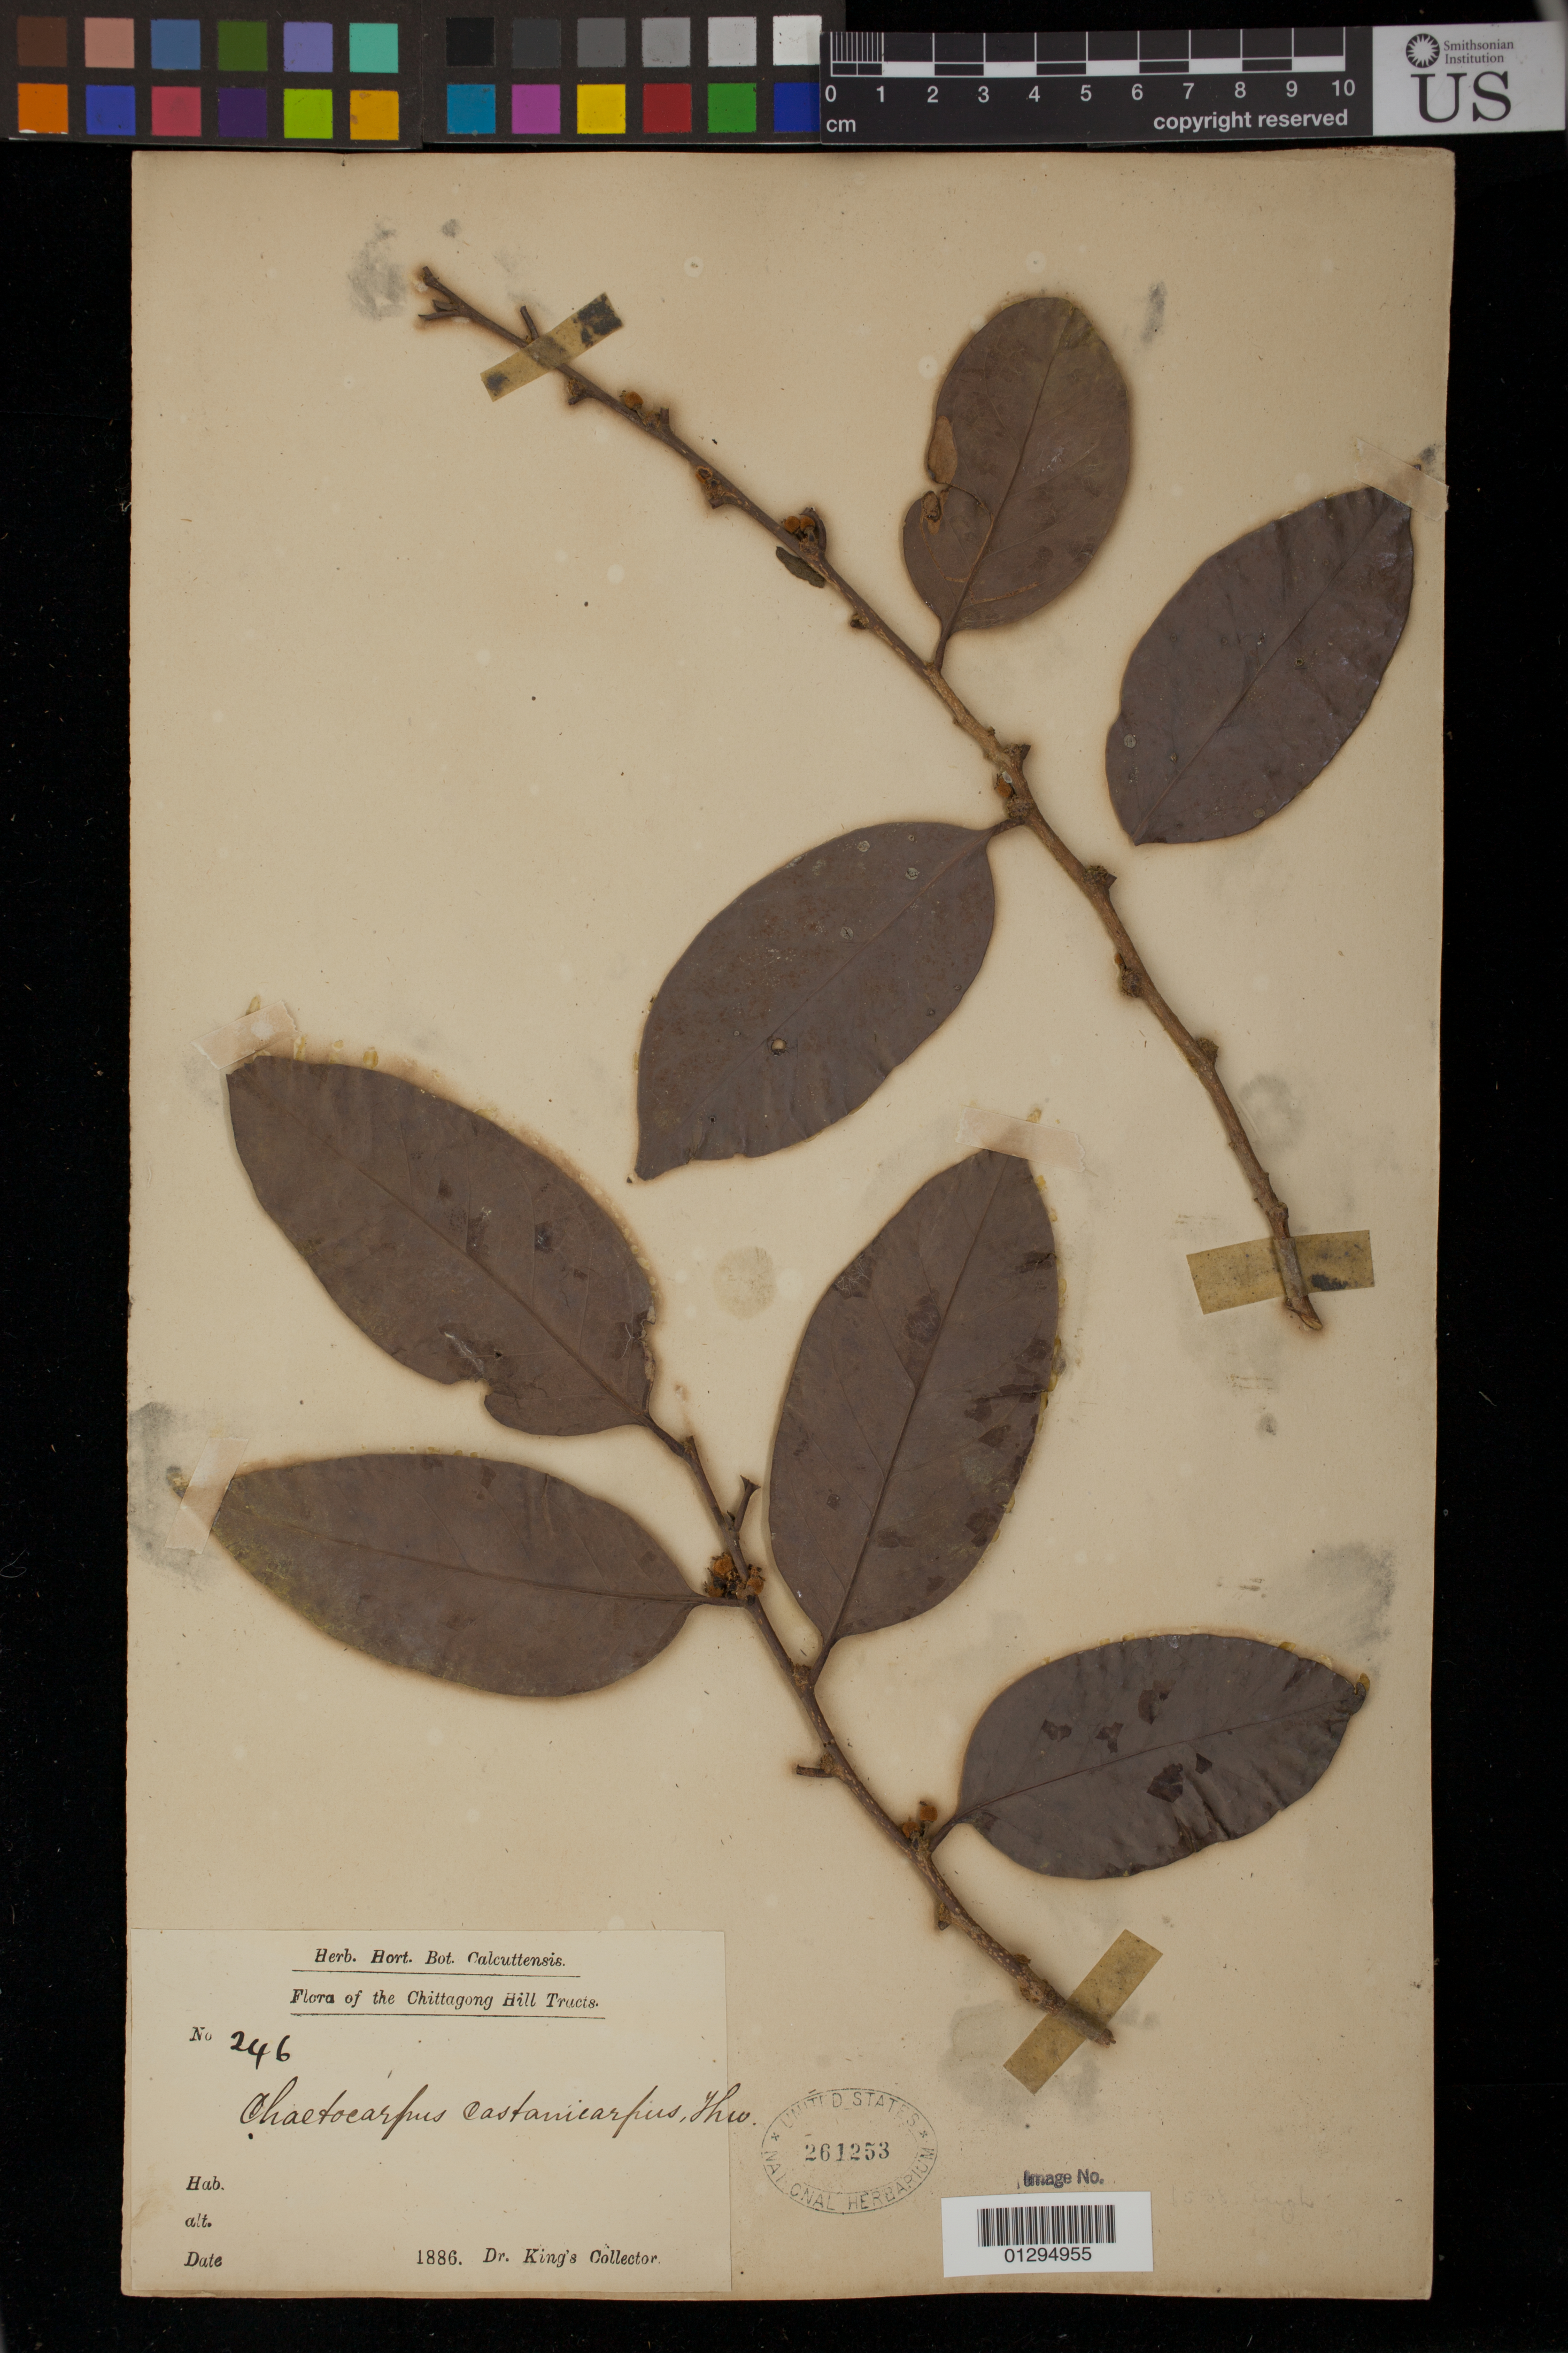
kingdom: Plantae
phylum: Tracheophyta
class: Magnoliopsida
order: Malpighiales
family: Peraceae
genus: Chaetocarpus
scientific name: Chaetocarpus castanocarpus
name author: (Roxb.) Thwaites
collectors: Dr. King's collector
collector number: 246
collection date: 1886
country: Bangladesh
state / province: Chittagong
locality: Chittagong Hill Tructs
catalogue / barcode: US 261253